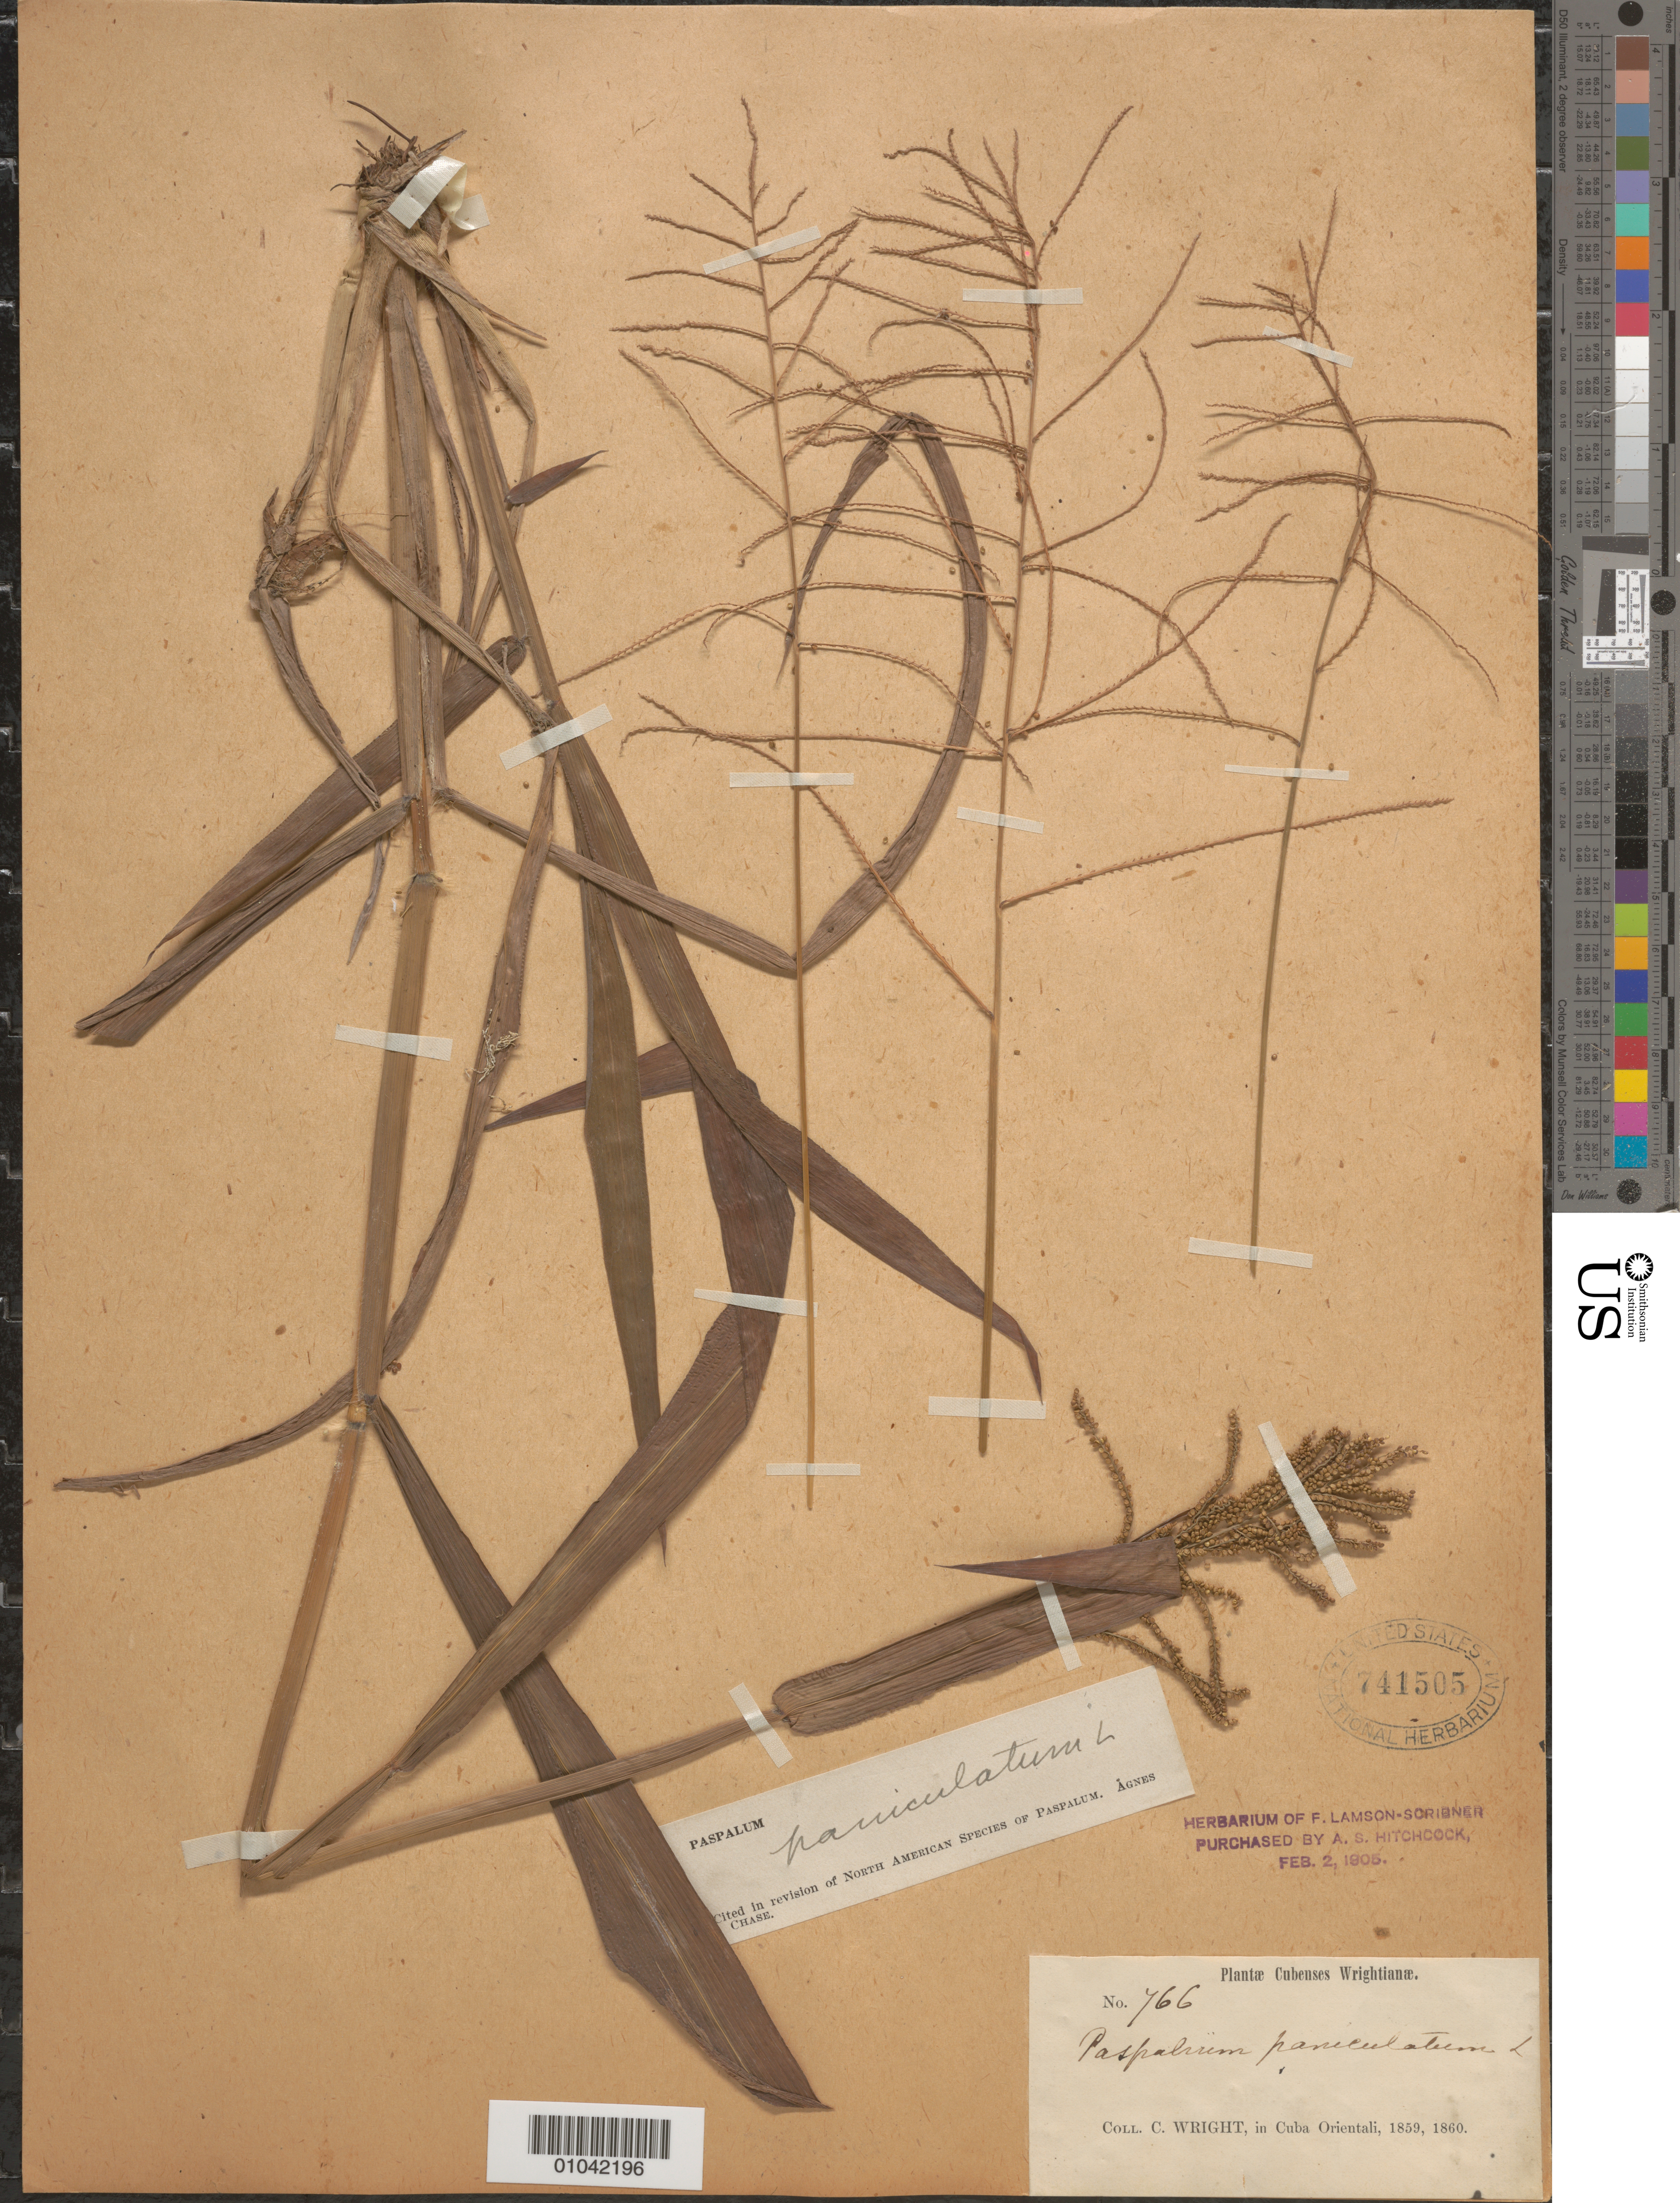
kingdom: Plantae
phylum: Tracheophyta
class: Liliopsida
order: Poales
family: Poaceae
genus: Paspalum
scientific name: Paspalum paniculatum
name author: L.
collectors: C. Wright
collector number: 766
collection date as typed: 1859 and -- --- 1860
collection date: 1859,1860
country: Cuba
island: Cuba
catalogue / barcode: US 741505